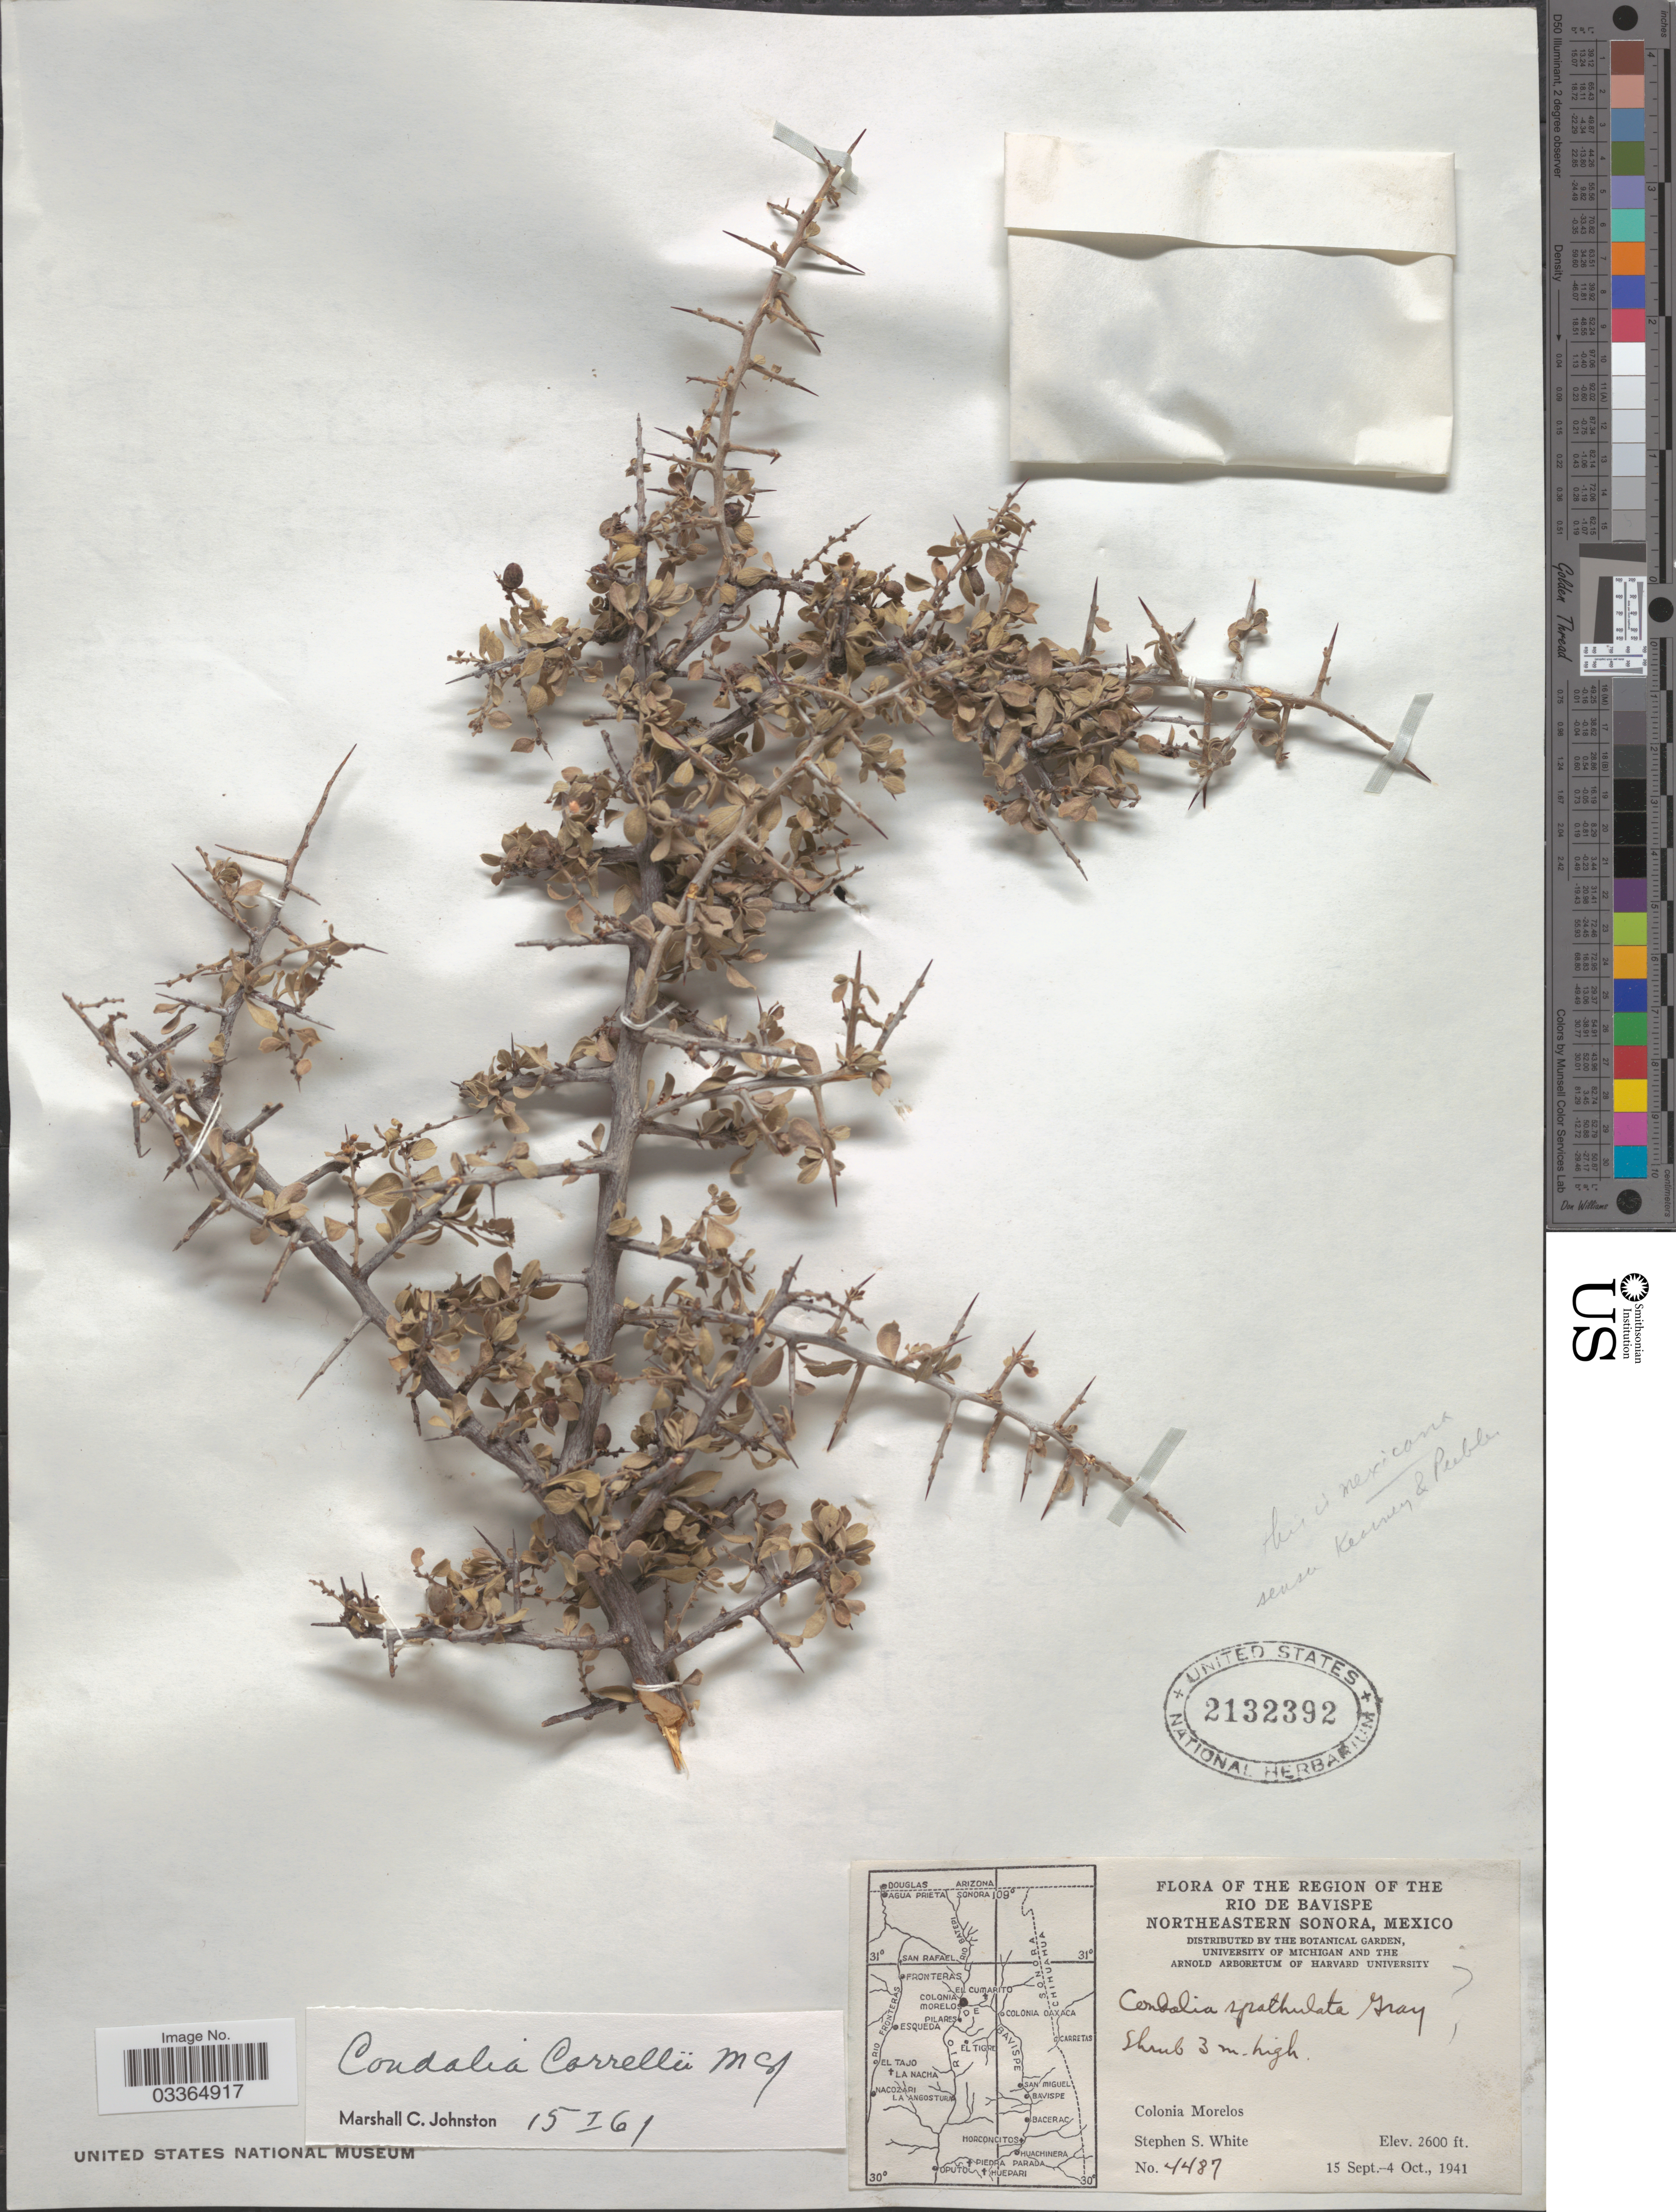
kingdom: Plantae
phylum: Tracheophyta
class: Magnoliopsida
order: Rosales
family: Rhamnaceae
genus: Condalia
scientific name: Condalia correllii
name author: M.C. Johnst.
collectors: S. S. White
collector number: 4487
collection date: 1941-09-15/1941-10-04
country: Mexico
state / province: Sonora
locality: The Region of the Rio de Bavispe. Northeastern Sonora. Colonia Morelos.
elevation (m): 792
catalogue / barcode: US 2132392